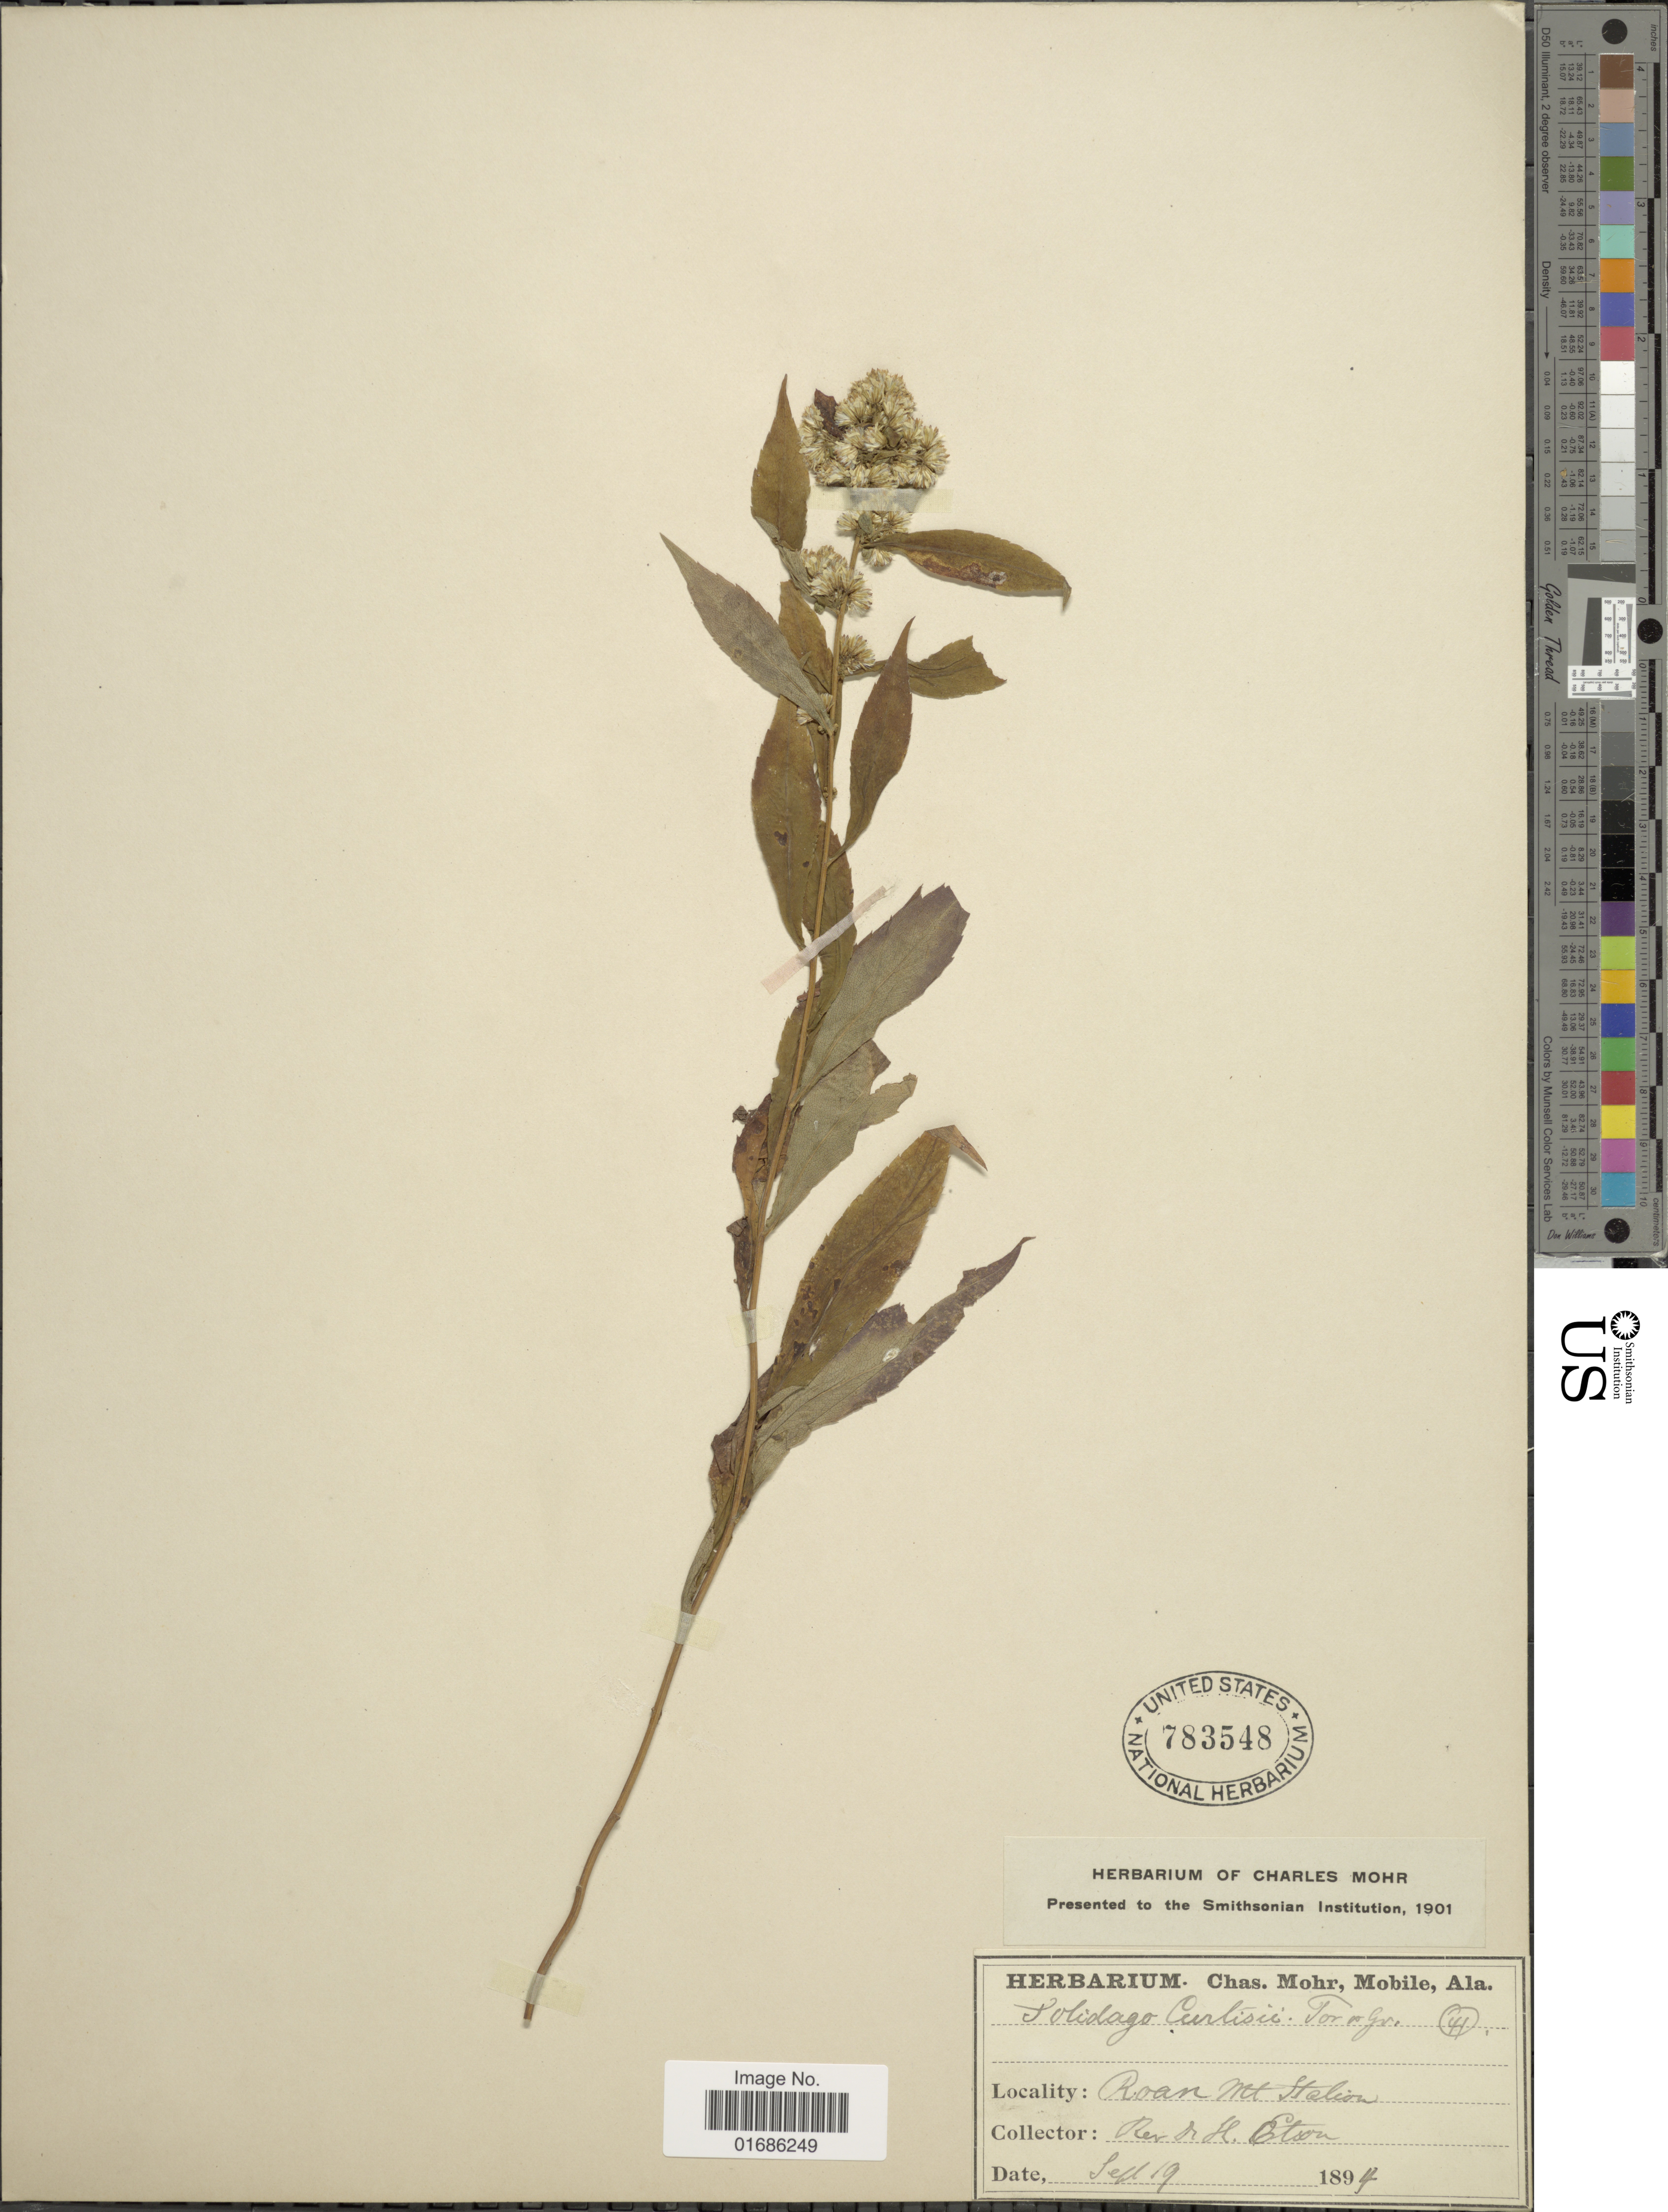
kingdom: Plantae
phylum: Tracheophyta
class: Magnoliopsida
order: Asterales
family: Asteraceae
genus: Solidago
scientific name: Solidago curtisii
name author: Torr. & A. Gray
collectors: H. Etson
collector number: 41*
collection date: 1894-09-19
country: United States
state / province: North Carolina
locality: Roan Mt Station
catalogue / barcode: US 783548